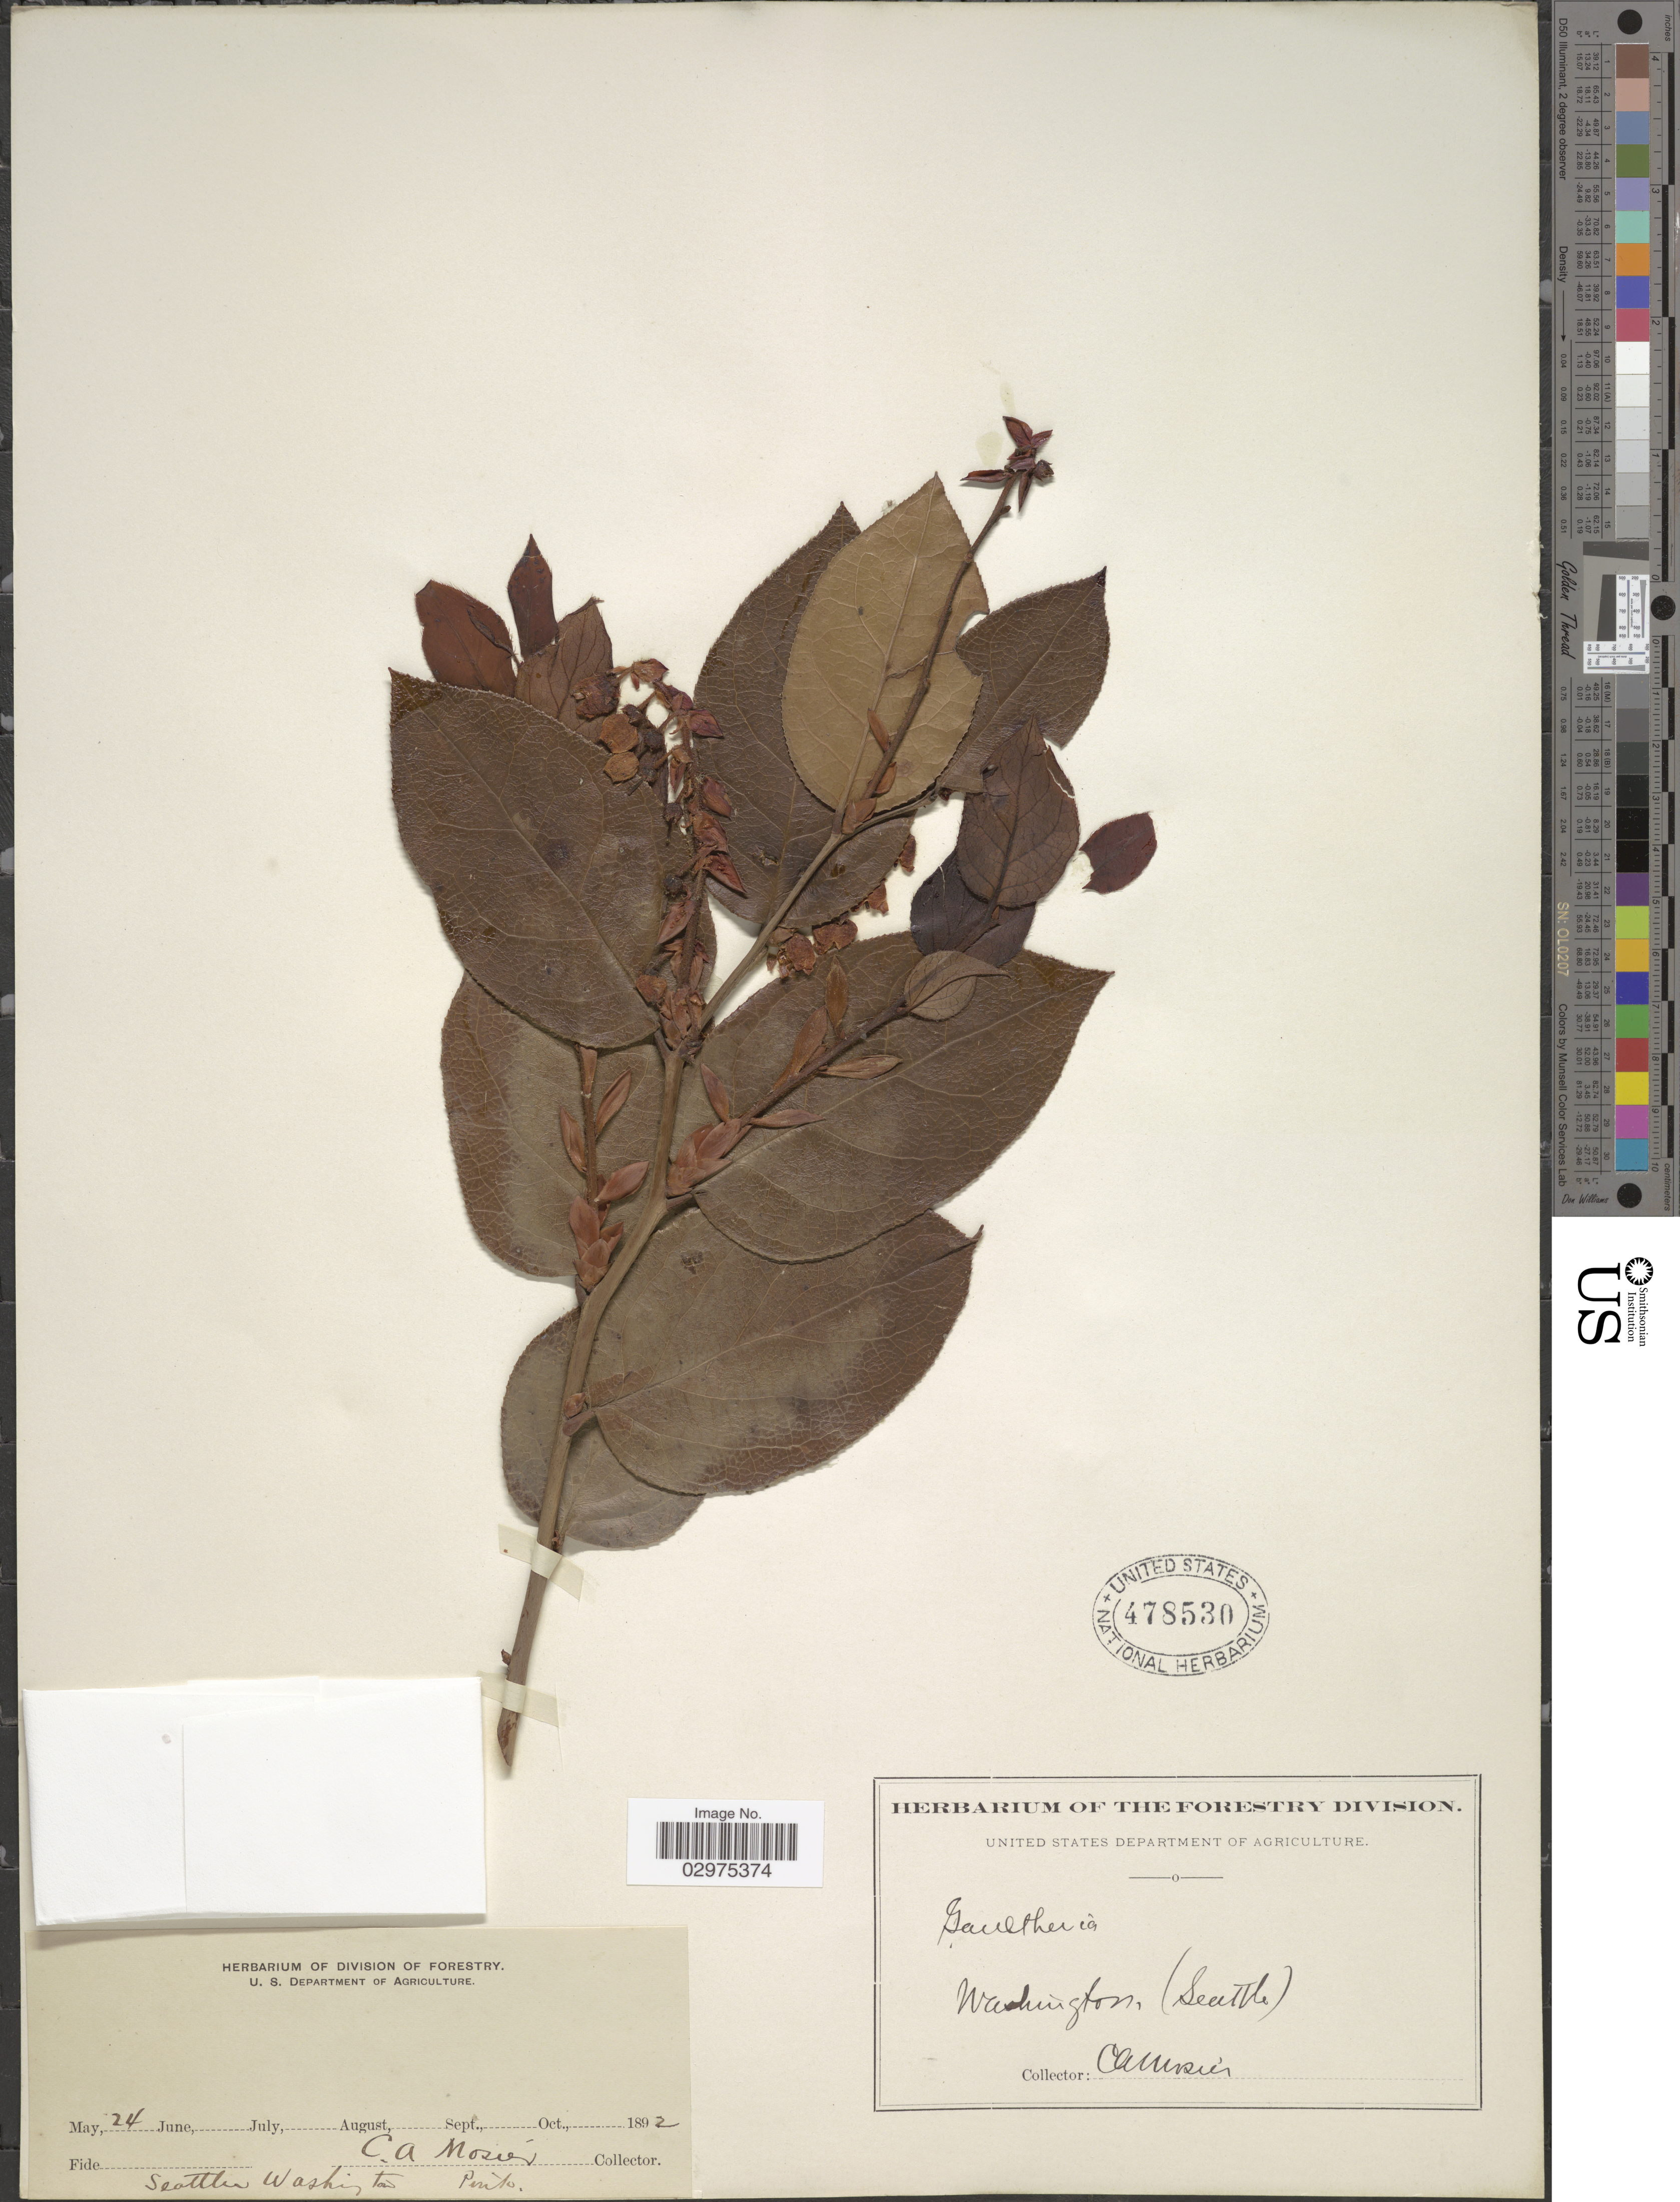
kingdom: Plantae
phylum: Tracheophyta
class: Magnoliopsida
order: Ericales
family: Ericaceae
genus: Gaultheria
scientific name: Gaultheria shallon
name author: Pursh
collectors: C. A. Mosier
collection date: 1892-05-24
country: United States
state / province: Washington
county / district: King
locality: Seattle.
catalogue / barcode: US 478530